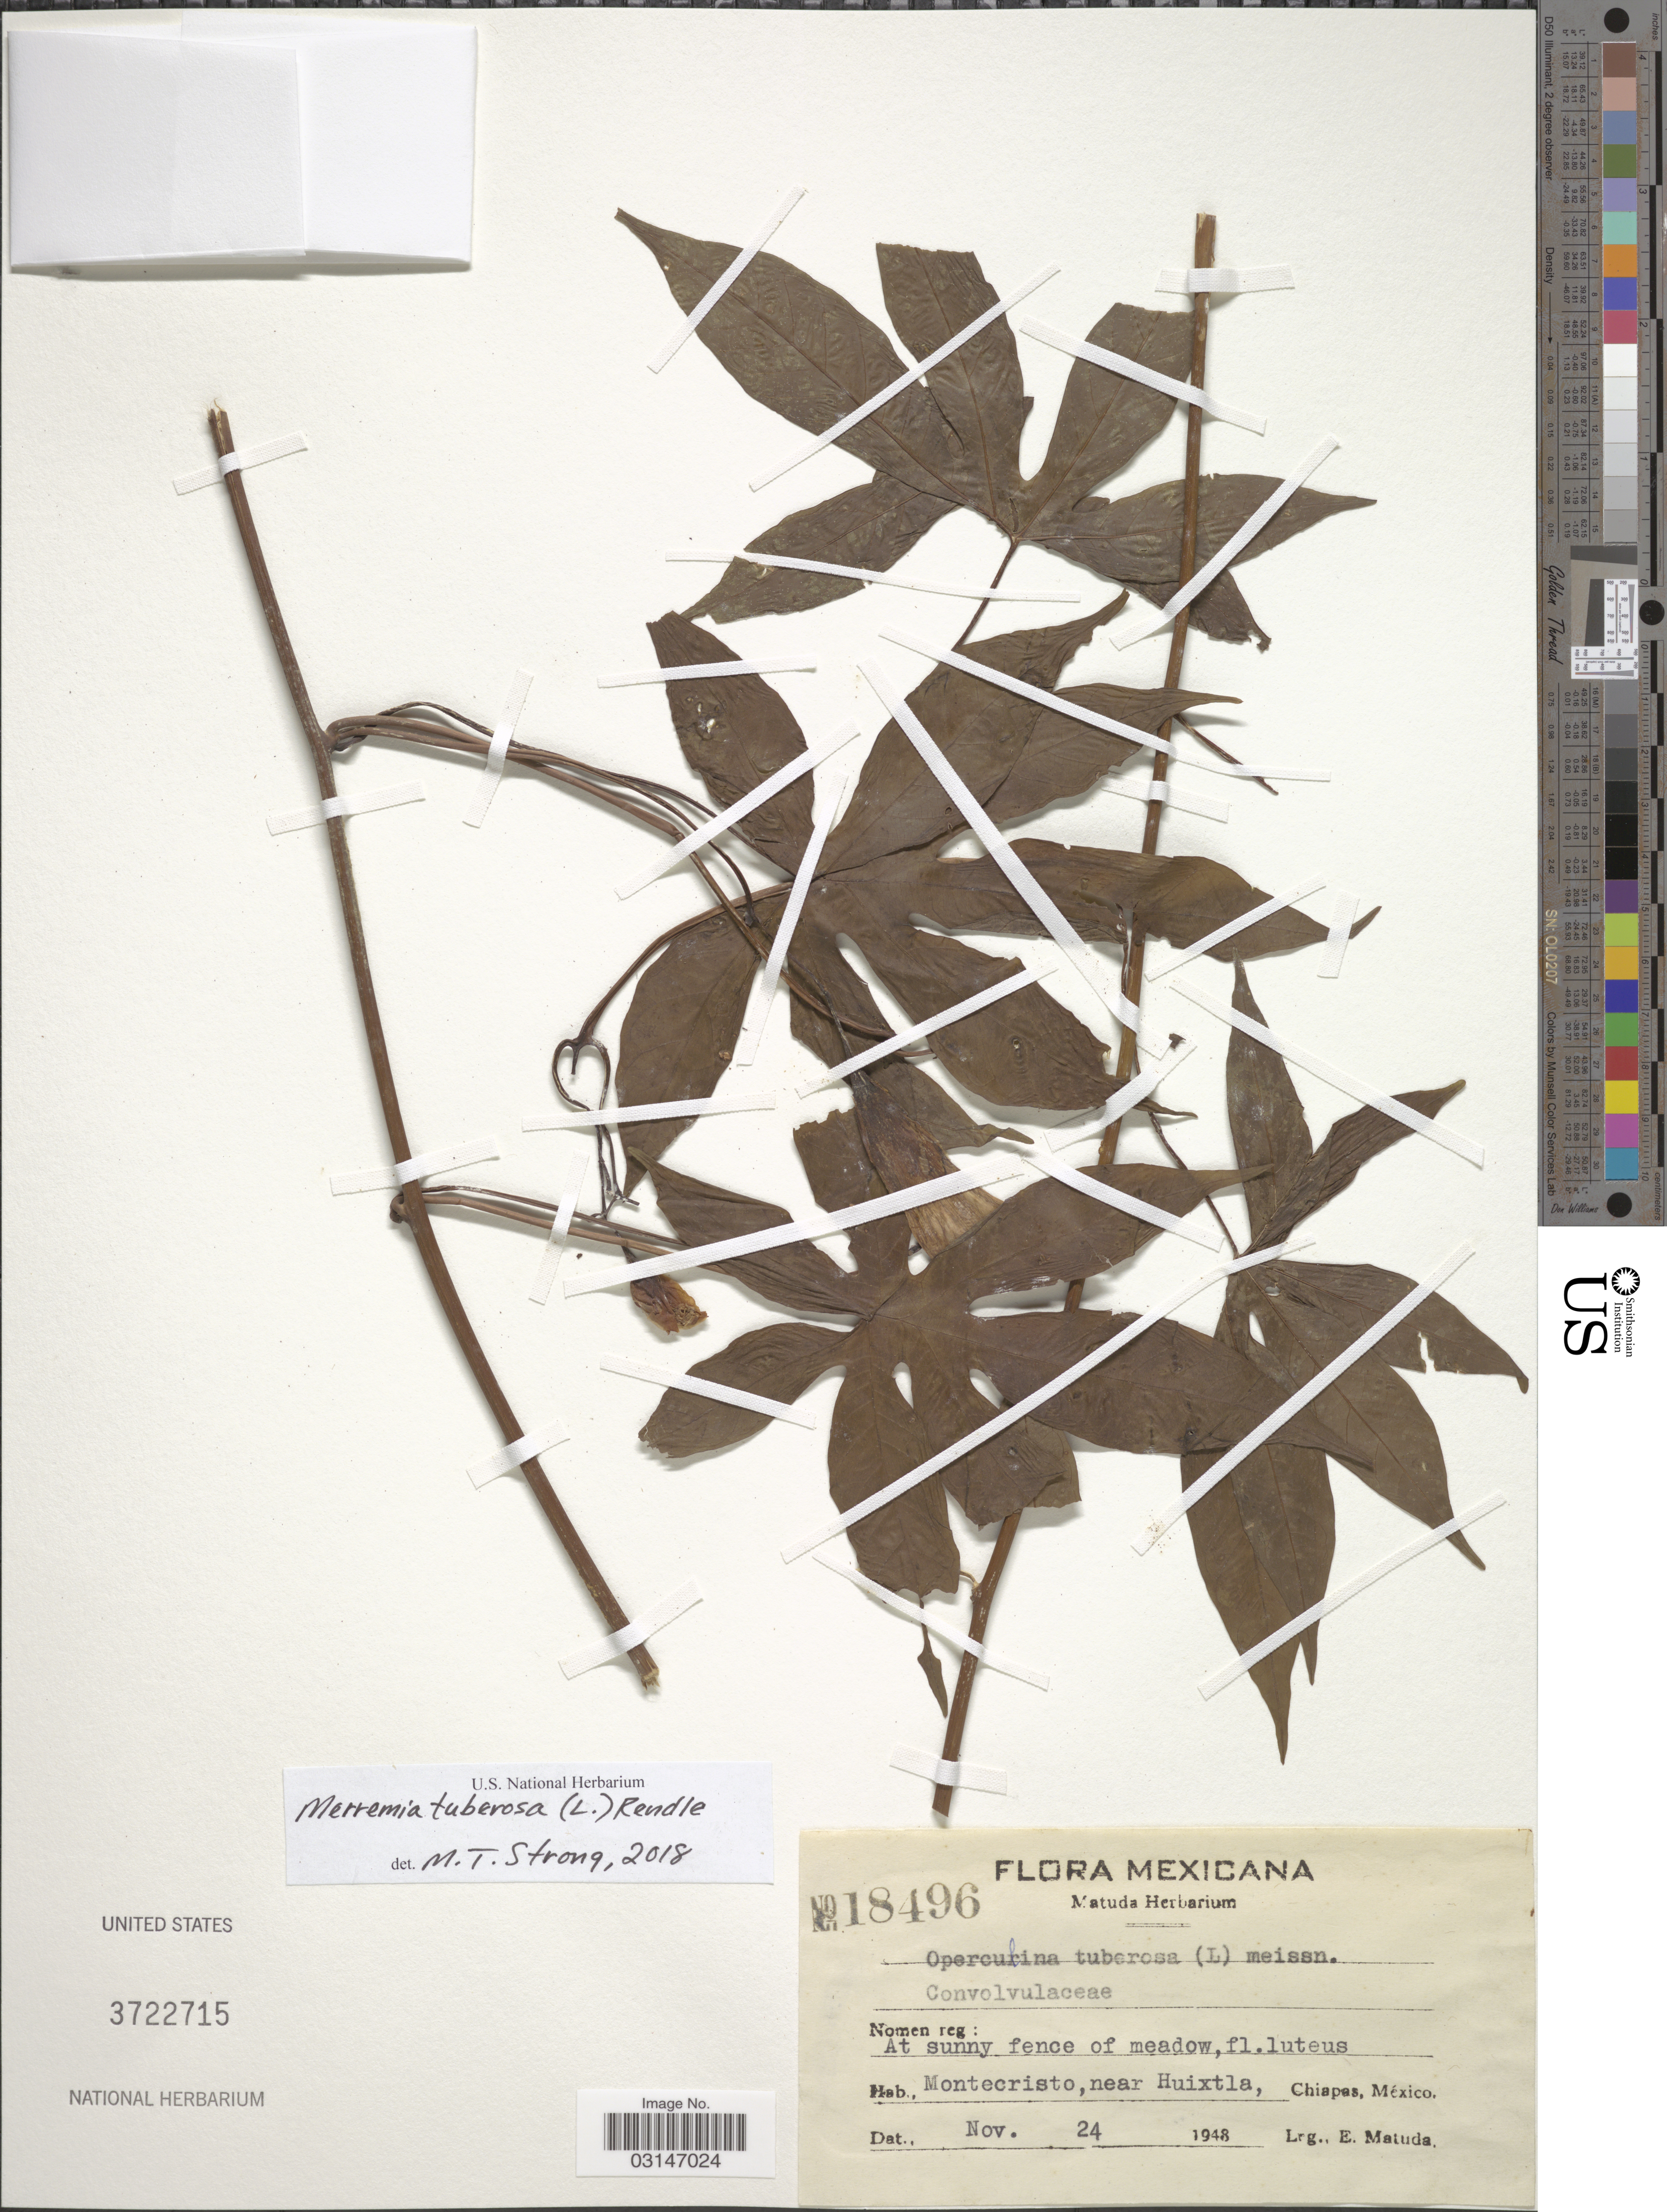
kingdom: Plantae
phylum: Tracheophyta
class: Magnoliopsida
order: Solanales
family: Convolvulaceae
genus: Distimake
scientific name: Distimake tuberosus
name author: (L.) A. R. Simões & Staples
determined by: Strong, Mark T., (BOT), Smithsonian Institution - National Museum of Natural History (UNITED STATES)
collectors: E. Matuda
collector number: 18496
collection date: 1948-11-24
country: Mexico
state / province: Chiapas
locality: Montecristo, near Huixtla, Chiapas.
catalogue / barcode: US 3722715